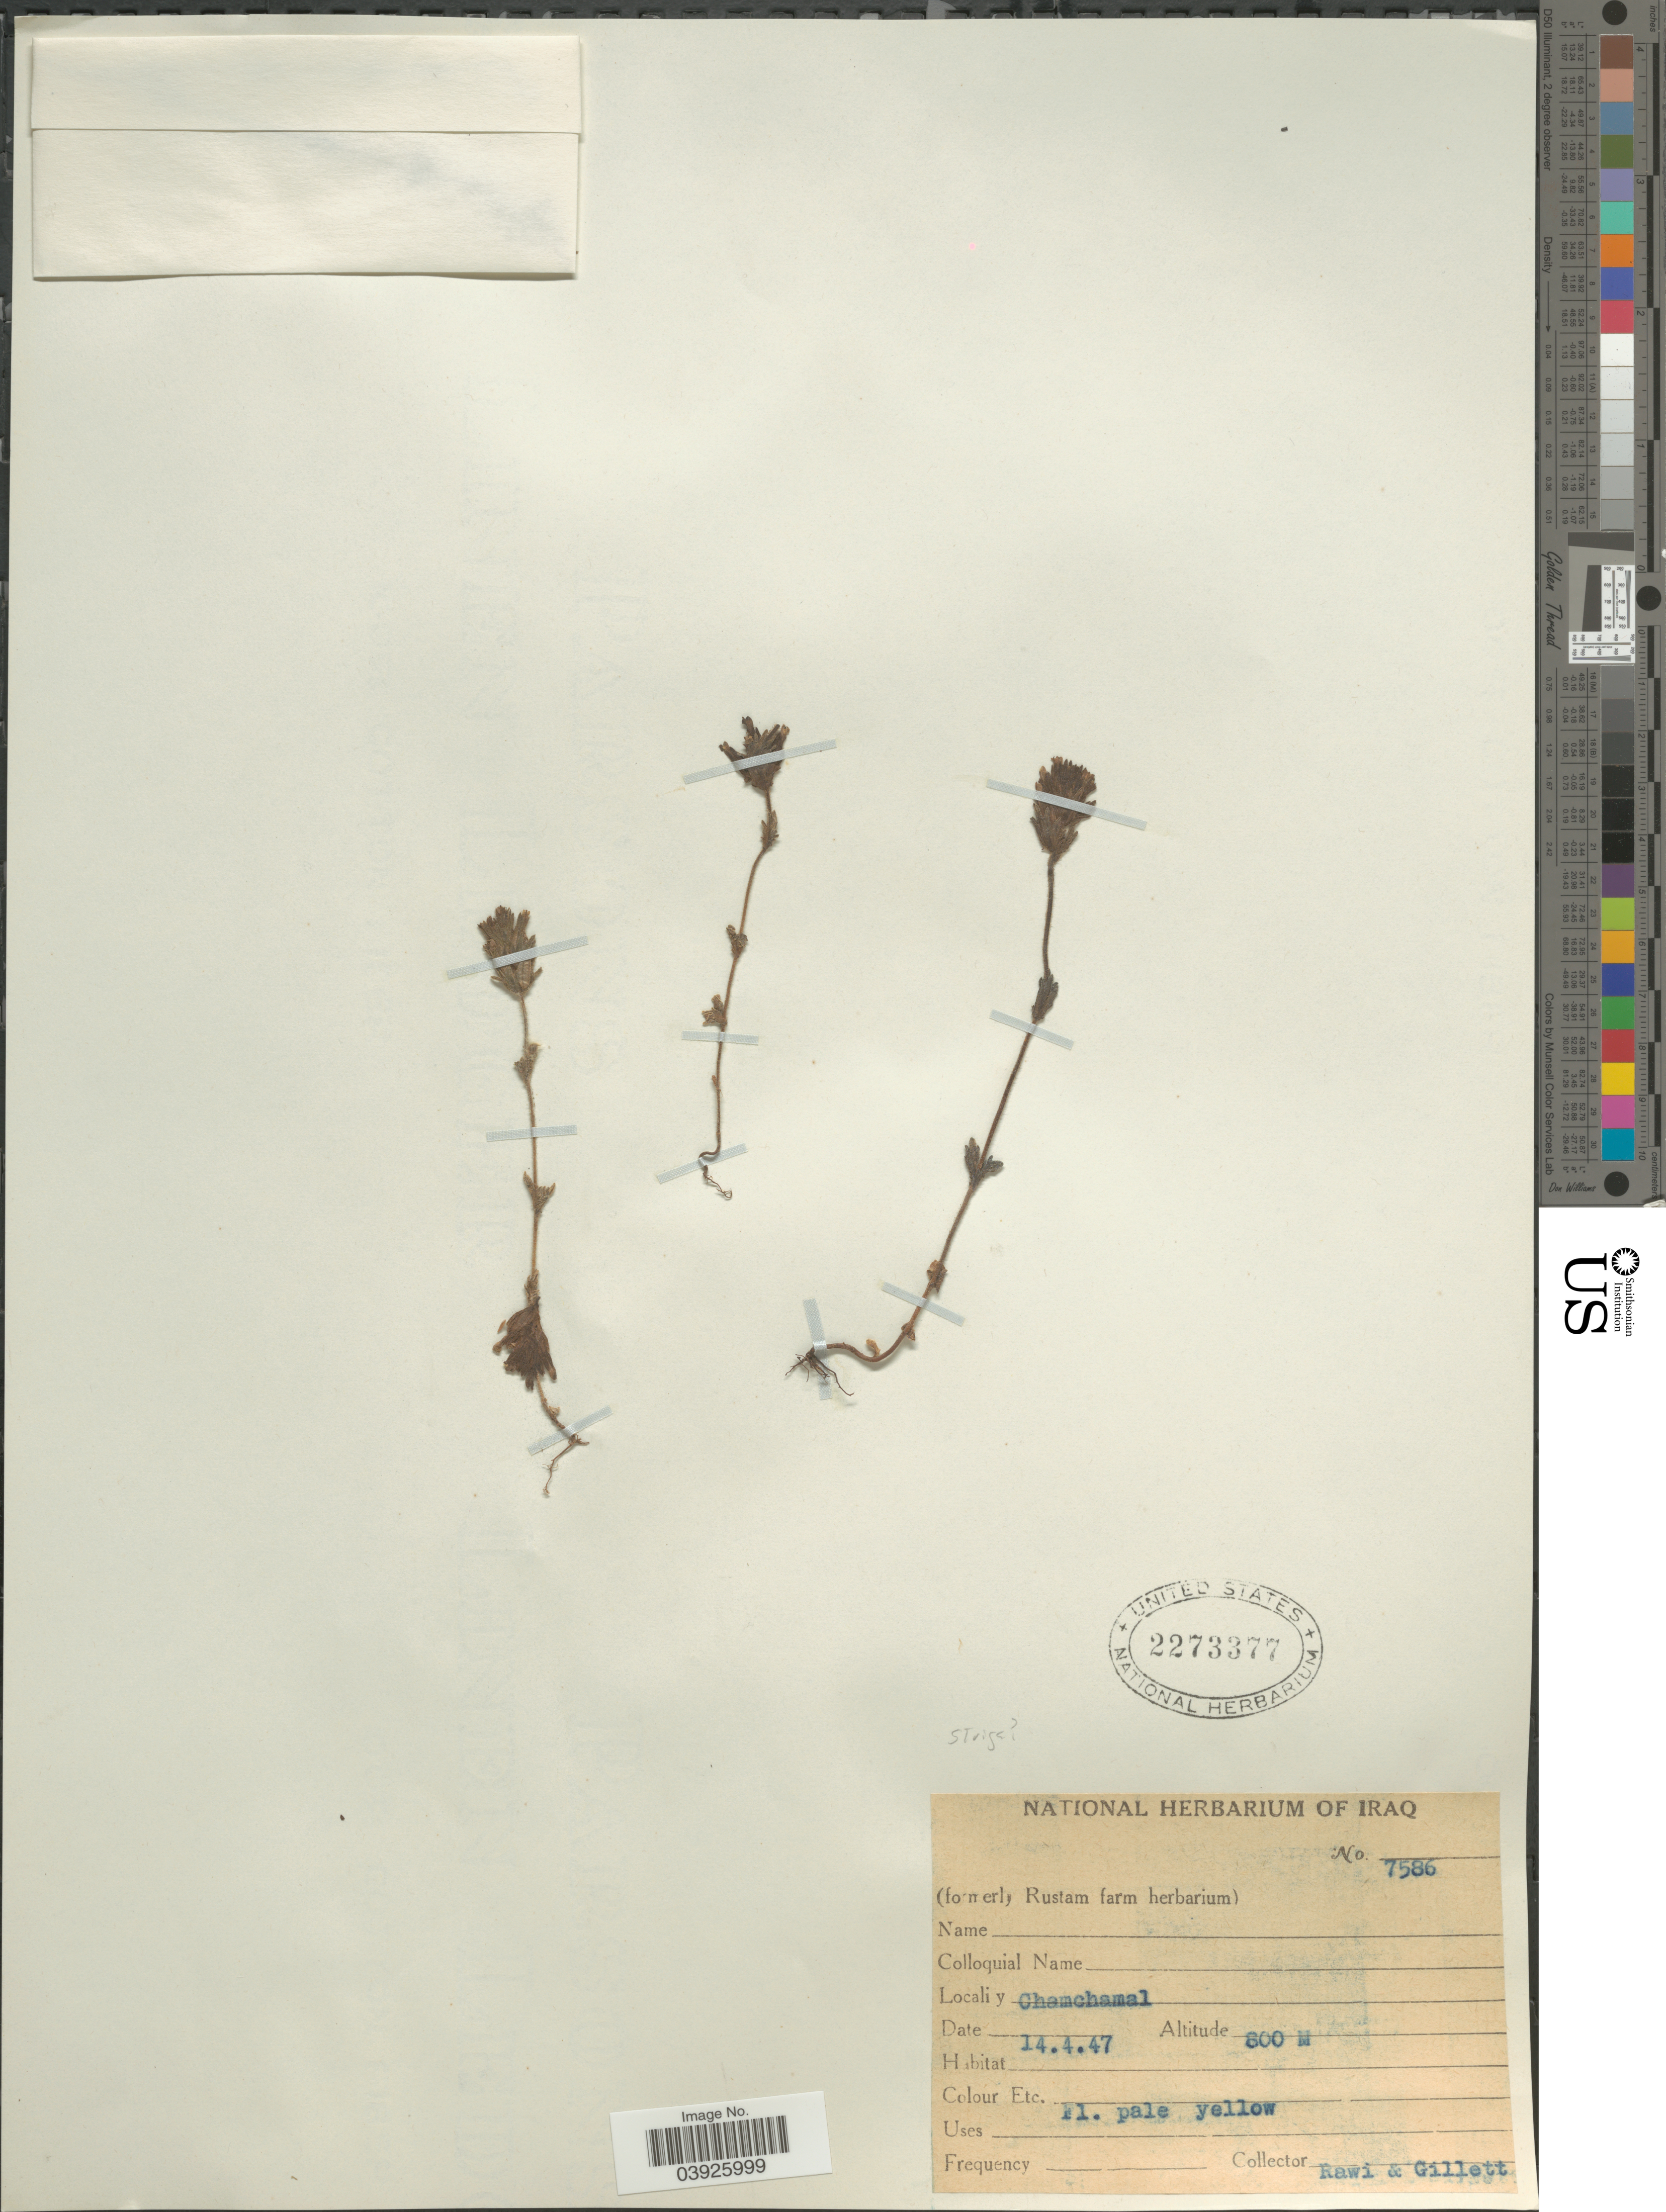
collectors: -. Rawi & Gillett, --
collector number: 7586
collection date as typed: Transcribed d/m/y: 14/4/47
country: Iraq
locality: Chamchamal.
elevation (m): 800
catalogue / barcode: US 2273377